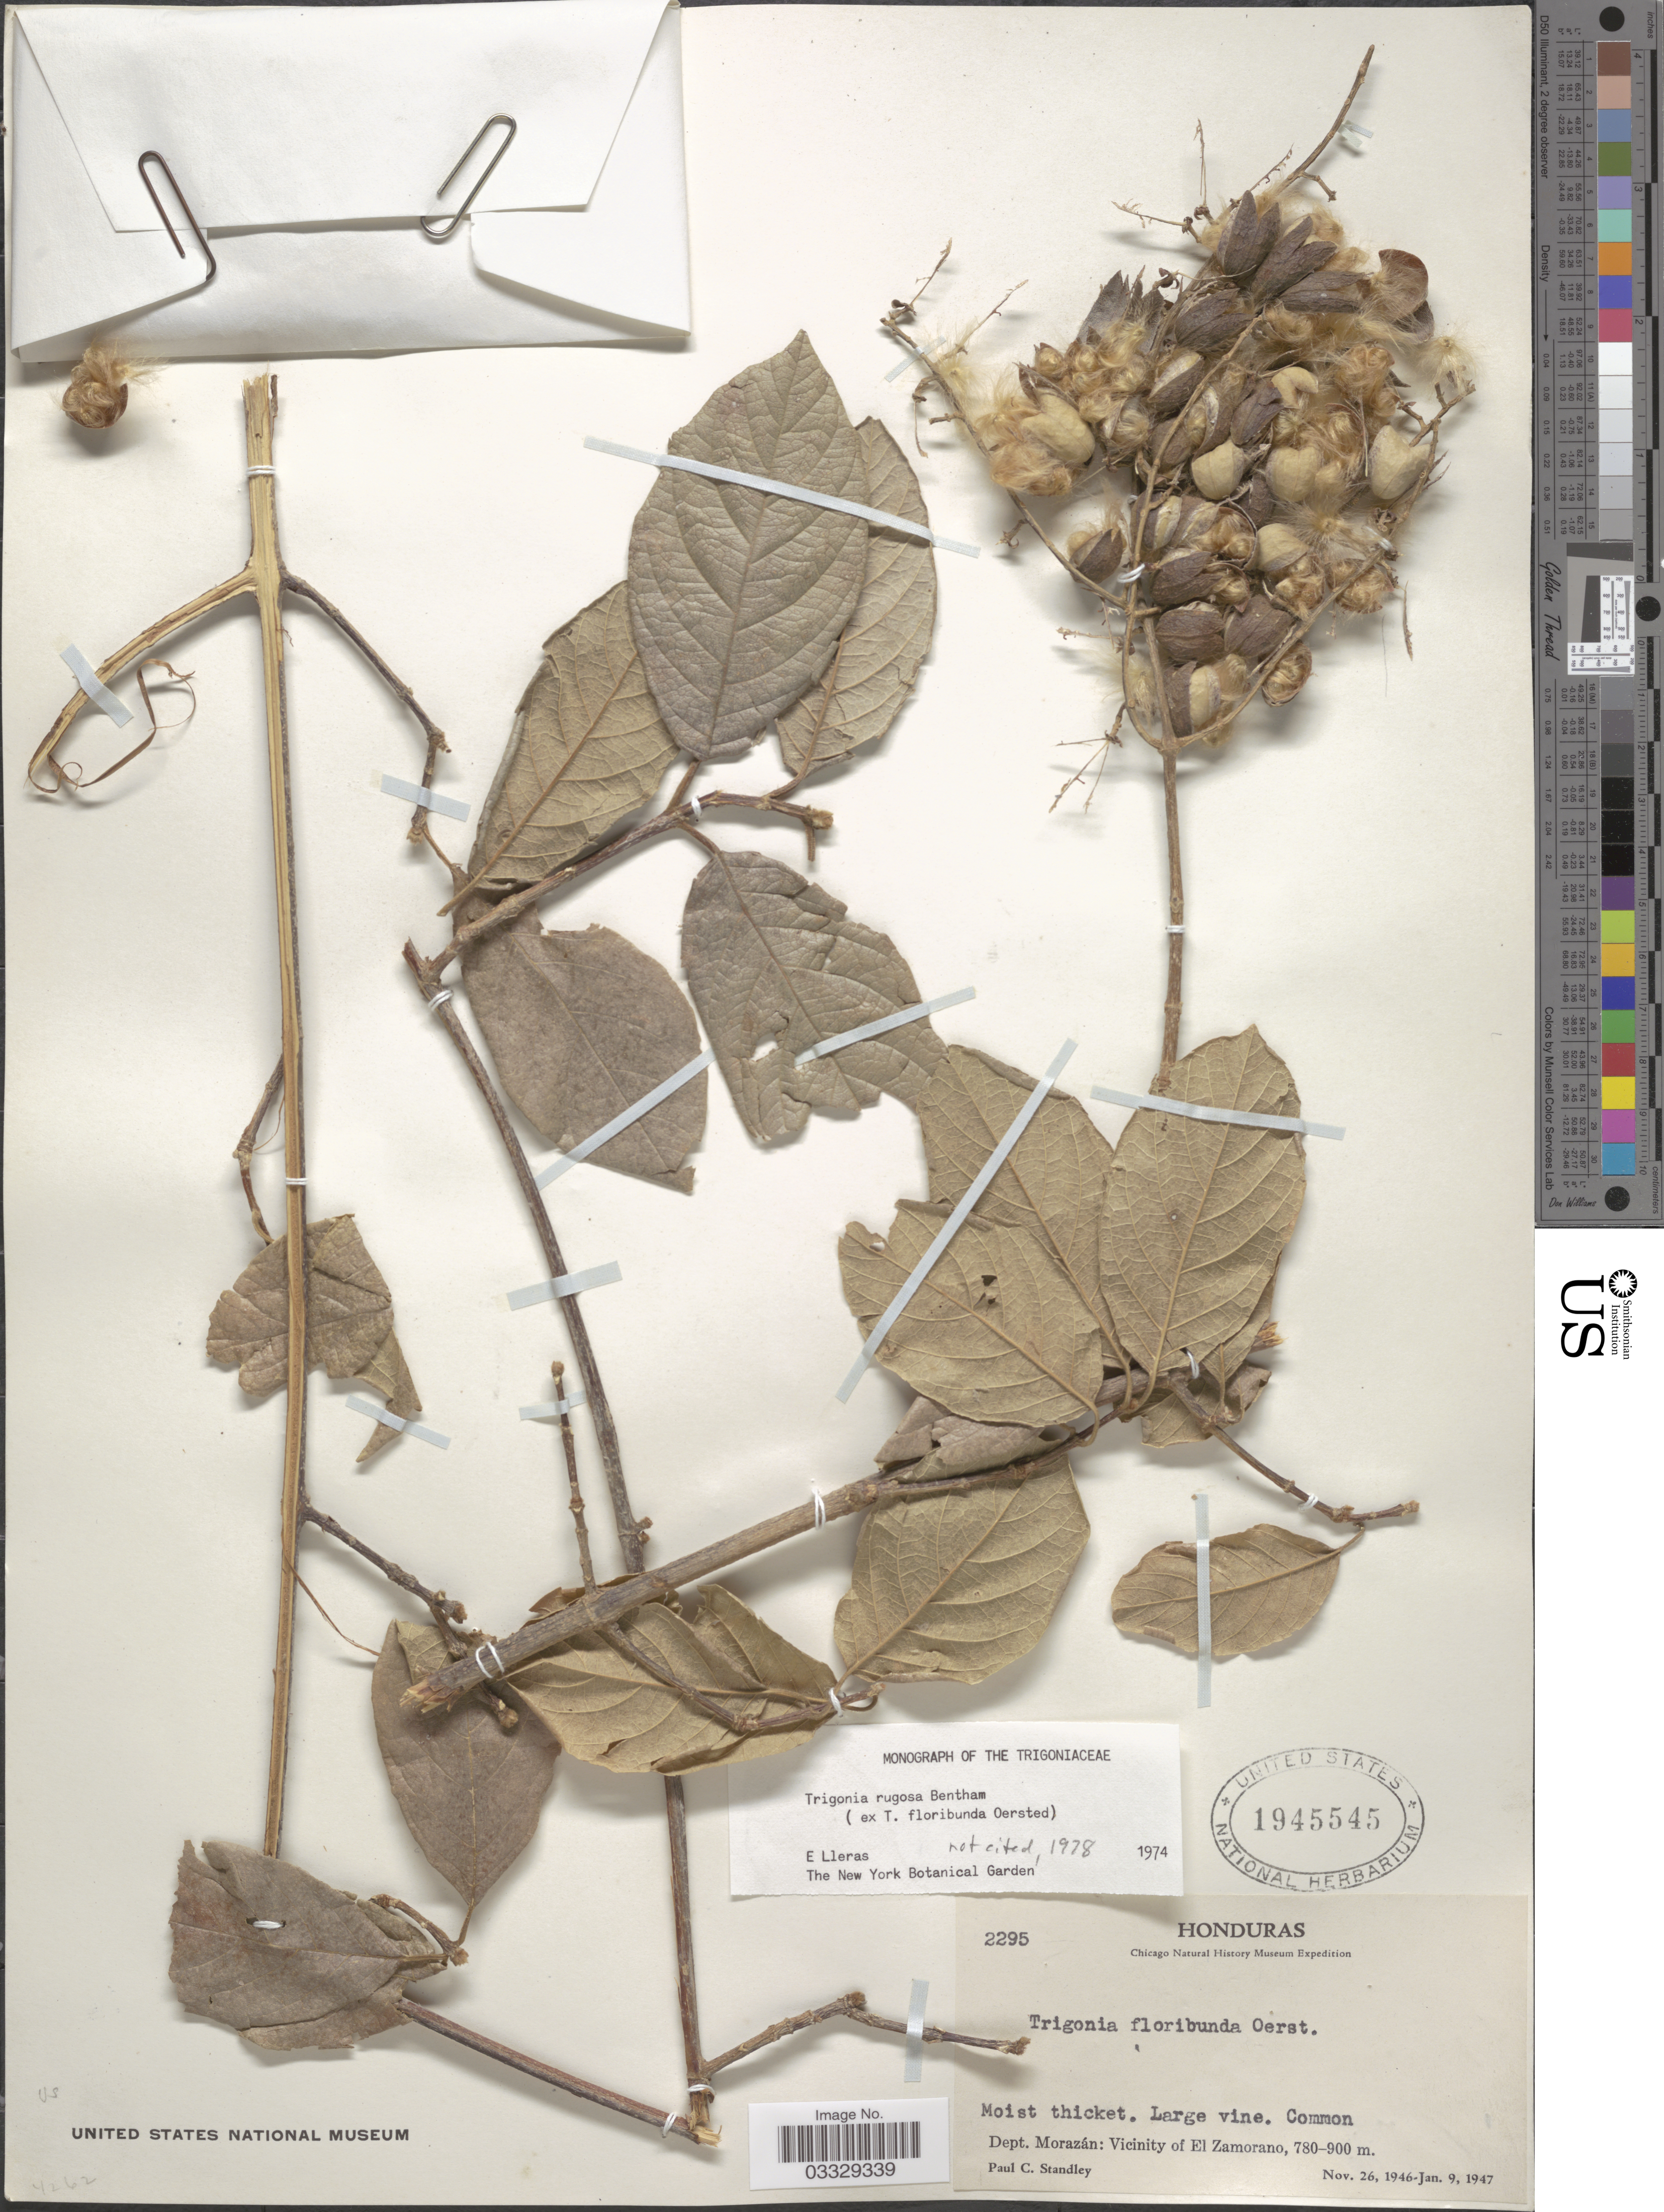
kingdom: Plantae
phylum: Tracheophyta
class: Magnoliopsida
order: Malpighiales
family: Trigoniaceae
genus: Trigonia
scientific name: Trigonia rugosa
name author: Benth.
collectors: P. C. Standley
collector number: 2295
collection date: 1946-11-26/1947-01-09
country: Honduras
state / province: Fco. Morazán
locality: Dept. Morazán: Vicinity of El Zamorano.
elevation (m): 780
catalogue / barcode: US 1945545